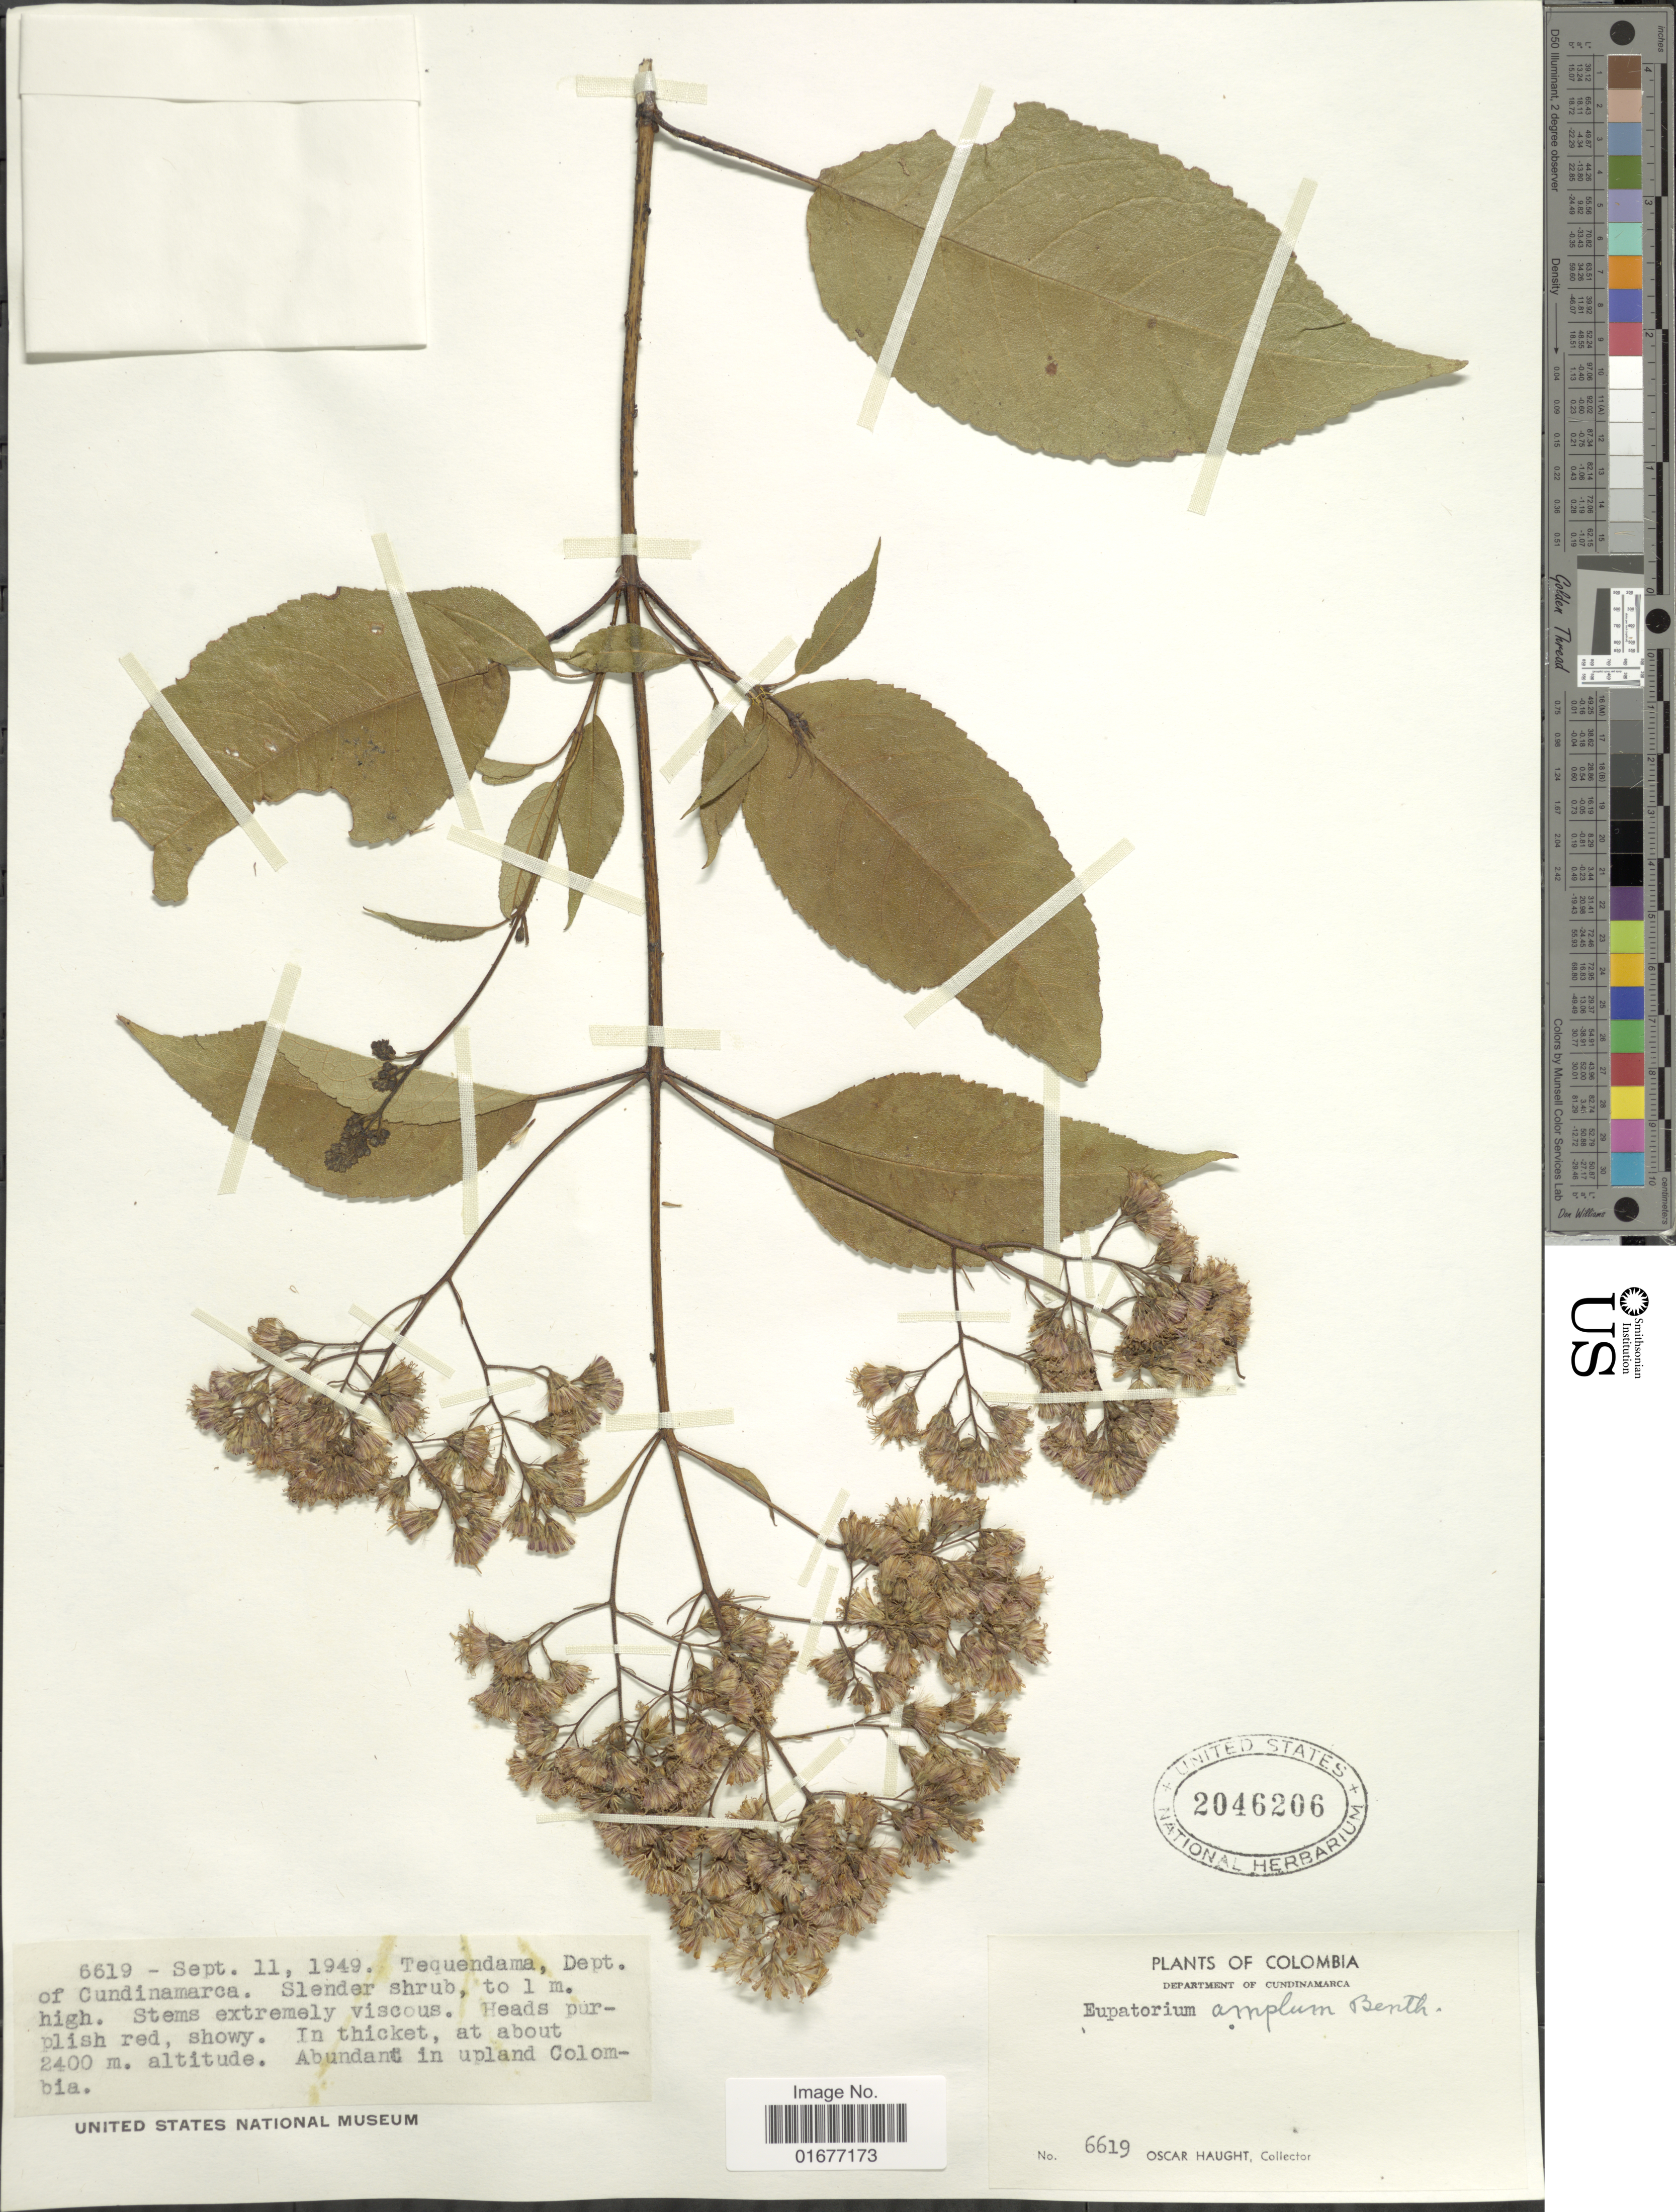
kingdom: Plantae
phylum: Tracheophyta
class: Magnoliopsida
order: Asterales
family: Asteraceae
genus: Ageratina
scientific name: Ageratina ampla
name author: (Benth.) R.M. King & H. Rob.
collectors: O. L. Haught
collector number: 6619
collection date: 1949-09-11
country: Colombia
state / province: Cundinamarca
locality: Tequendama, in thicket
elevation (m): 2400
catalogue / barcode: US 2046206